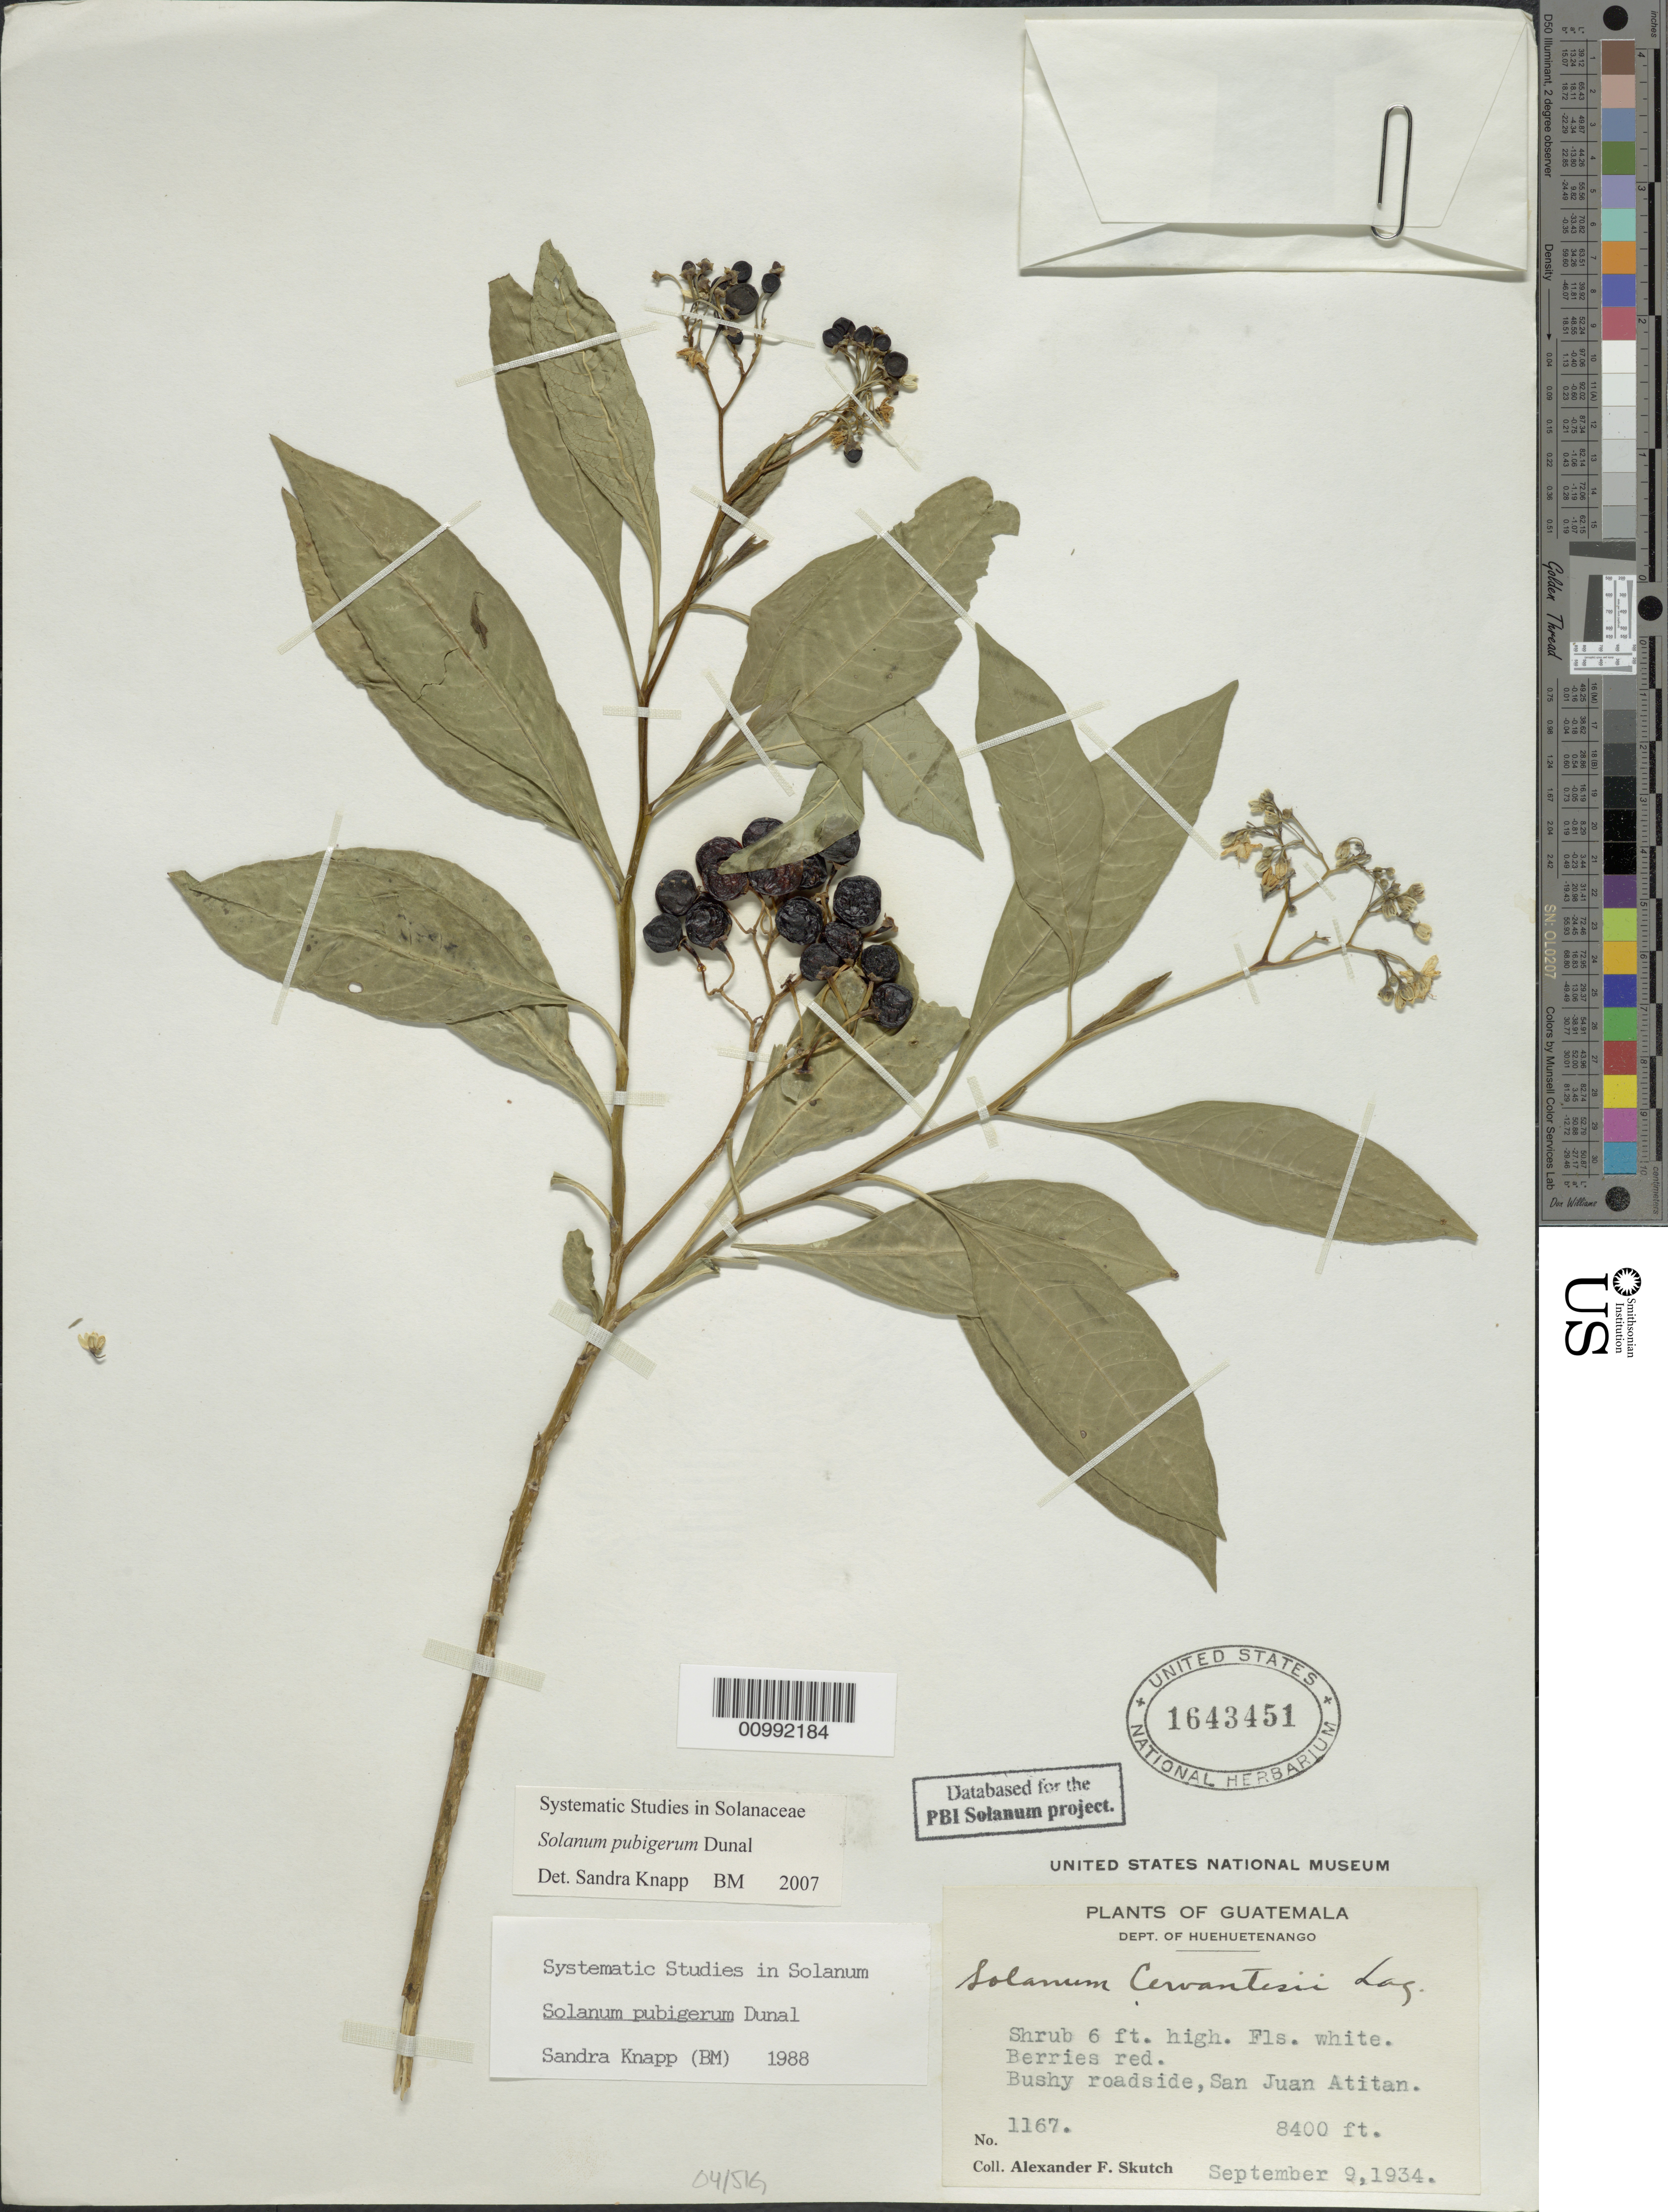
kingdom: Plantae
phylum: Tracheophyta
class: Magnoliopsida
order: Solanales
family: Solanaceae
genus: Solanum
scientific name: Solanum pubigerum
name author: Dunal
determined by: Knapp, S. D.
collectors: A. F. Skutch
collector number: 1167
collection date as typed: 9 Sep 1934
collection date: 1934-09-09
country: Guatemala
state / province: Huehuetenango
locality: San Juan Atitan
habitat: bushy roadside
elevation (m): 2560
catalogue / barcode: US 1643451